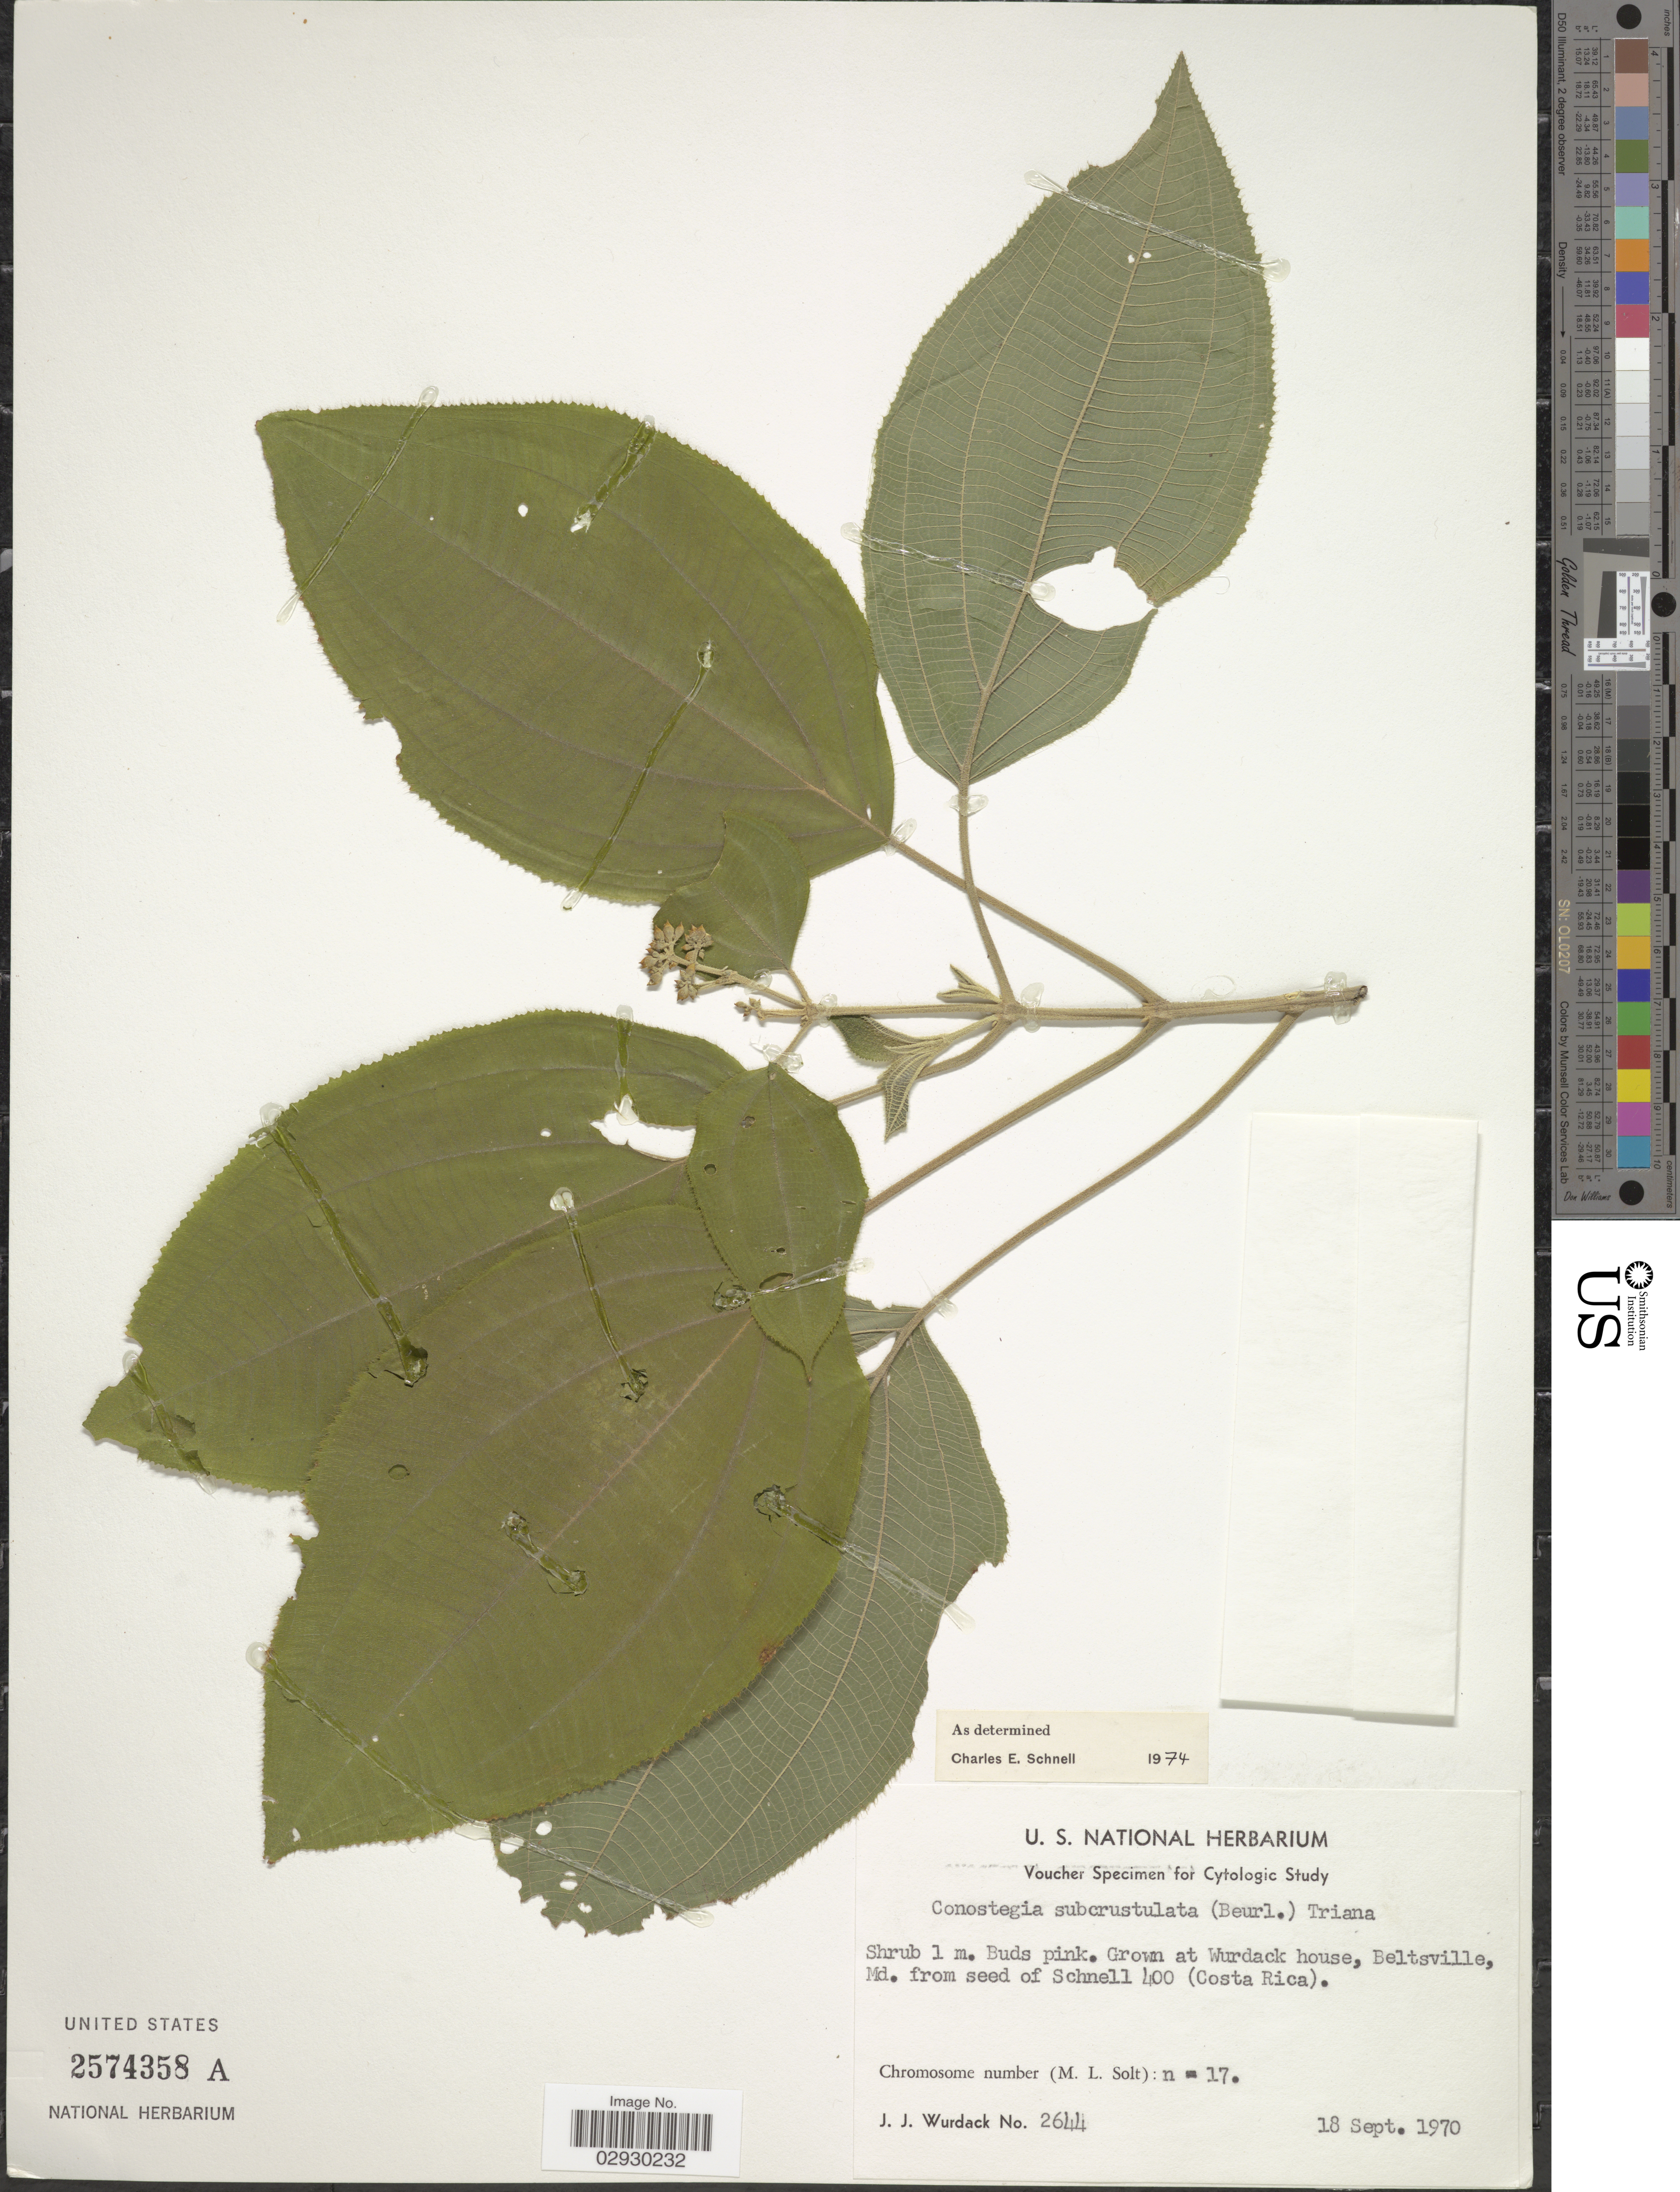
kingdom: Plantae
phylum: Tracheophyta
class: Magnoliopsida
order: Myrtales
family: Melastomataceae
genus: Conostegia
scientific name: Conostegia subcrustulata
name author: (Beurl.) Triana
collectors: J. J. Wurdack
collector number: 2644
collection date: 1970-09-18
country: United States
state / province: Maryland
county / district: Prince George's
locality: Grown at Wurdack house, Beltsville, Md.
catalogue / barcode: US 2574358A